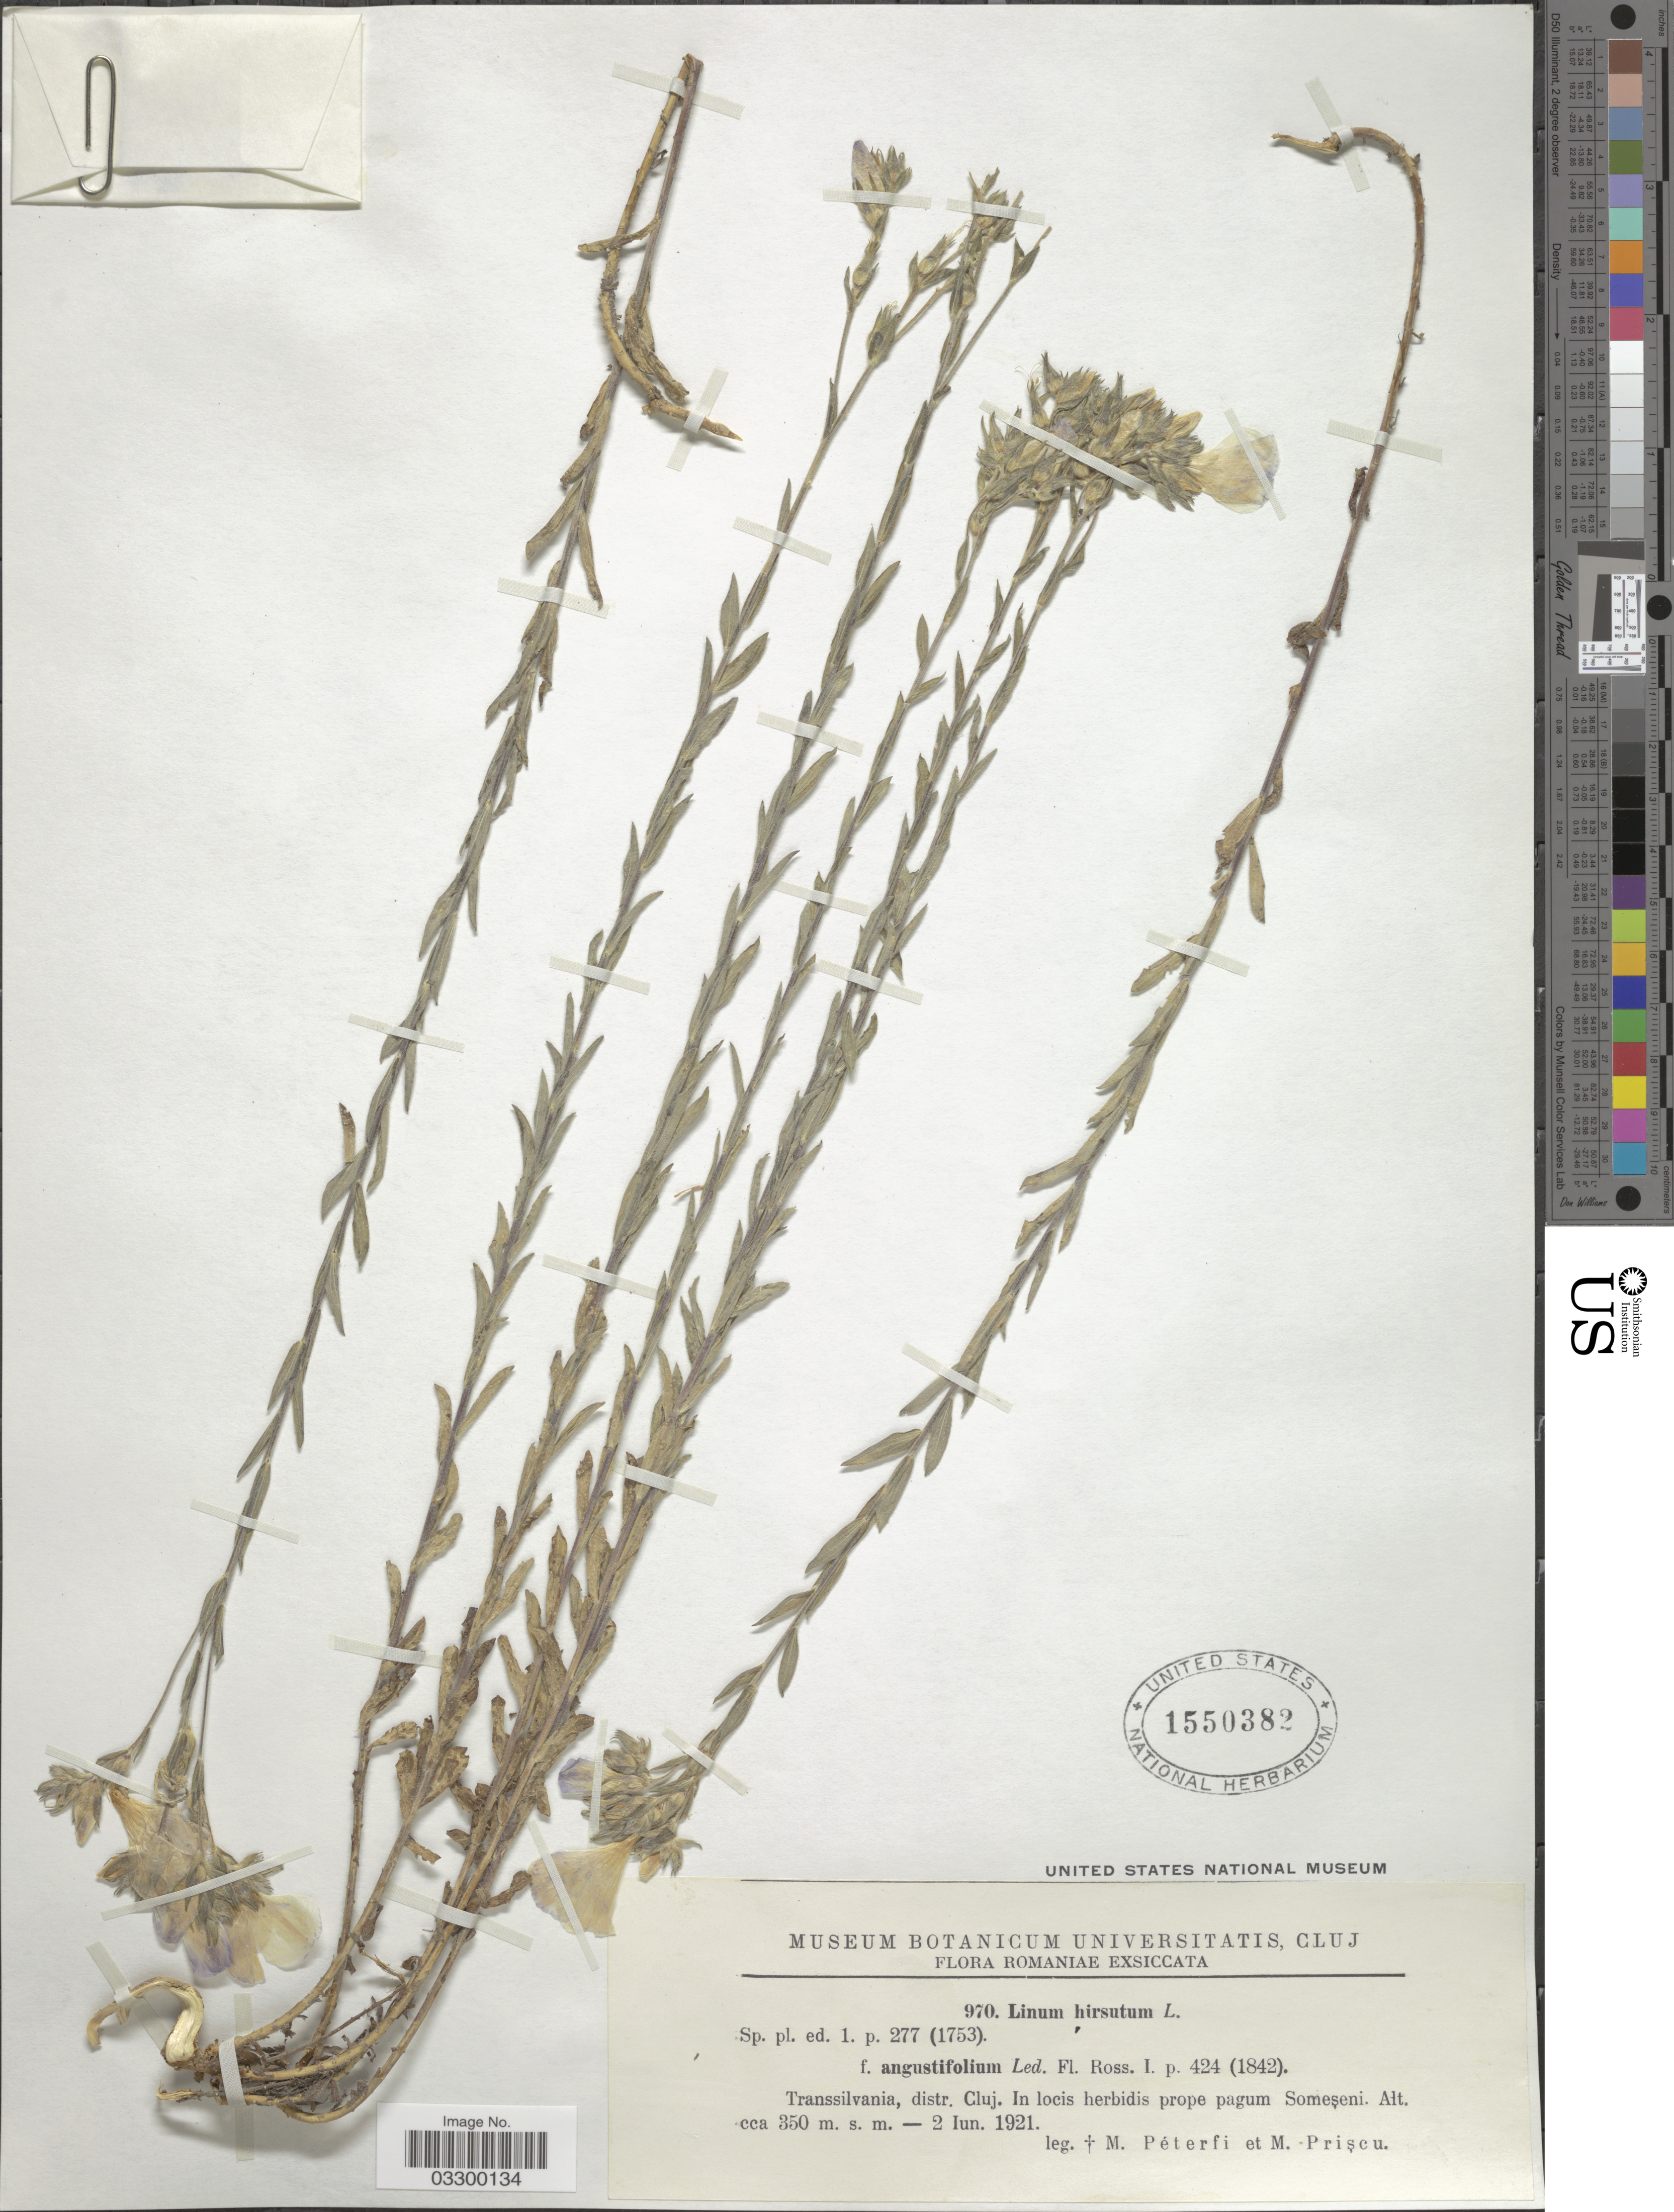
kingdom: Plantae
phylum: Tracheophyta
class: Magnoliopsida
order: Malpighiales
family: Linaceae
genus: Linum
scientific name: Linum hirsutum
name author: L.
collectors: M. Péterfi & M. Priscu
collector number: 970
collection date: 1921-06-02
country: Romania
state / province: Cluj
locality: Transsilvania, distr. Cluj. In locis herbidis prope pagum Someşeni.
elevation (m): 350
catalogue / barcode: US 1550382